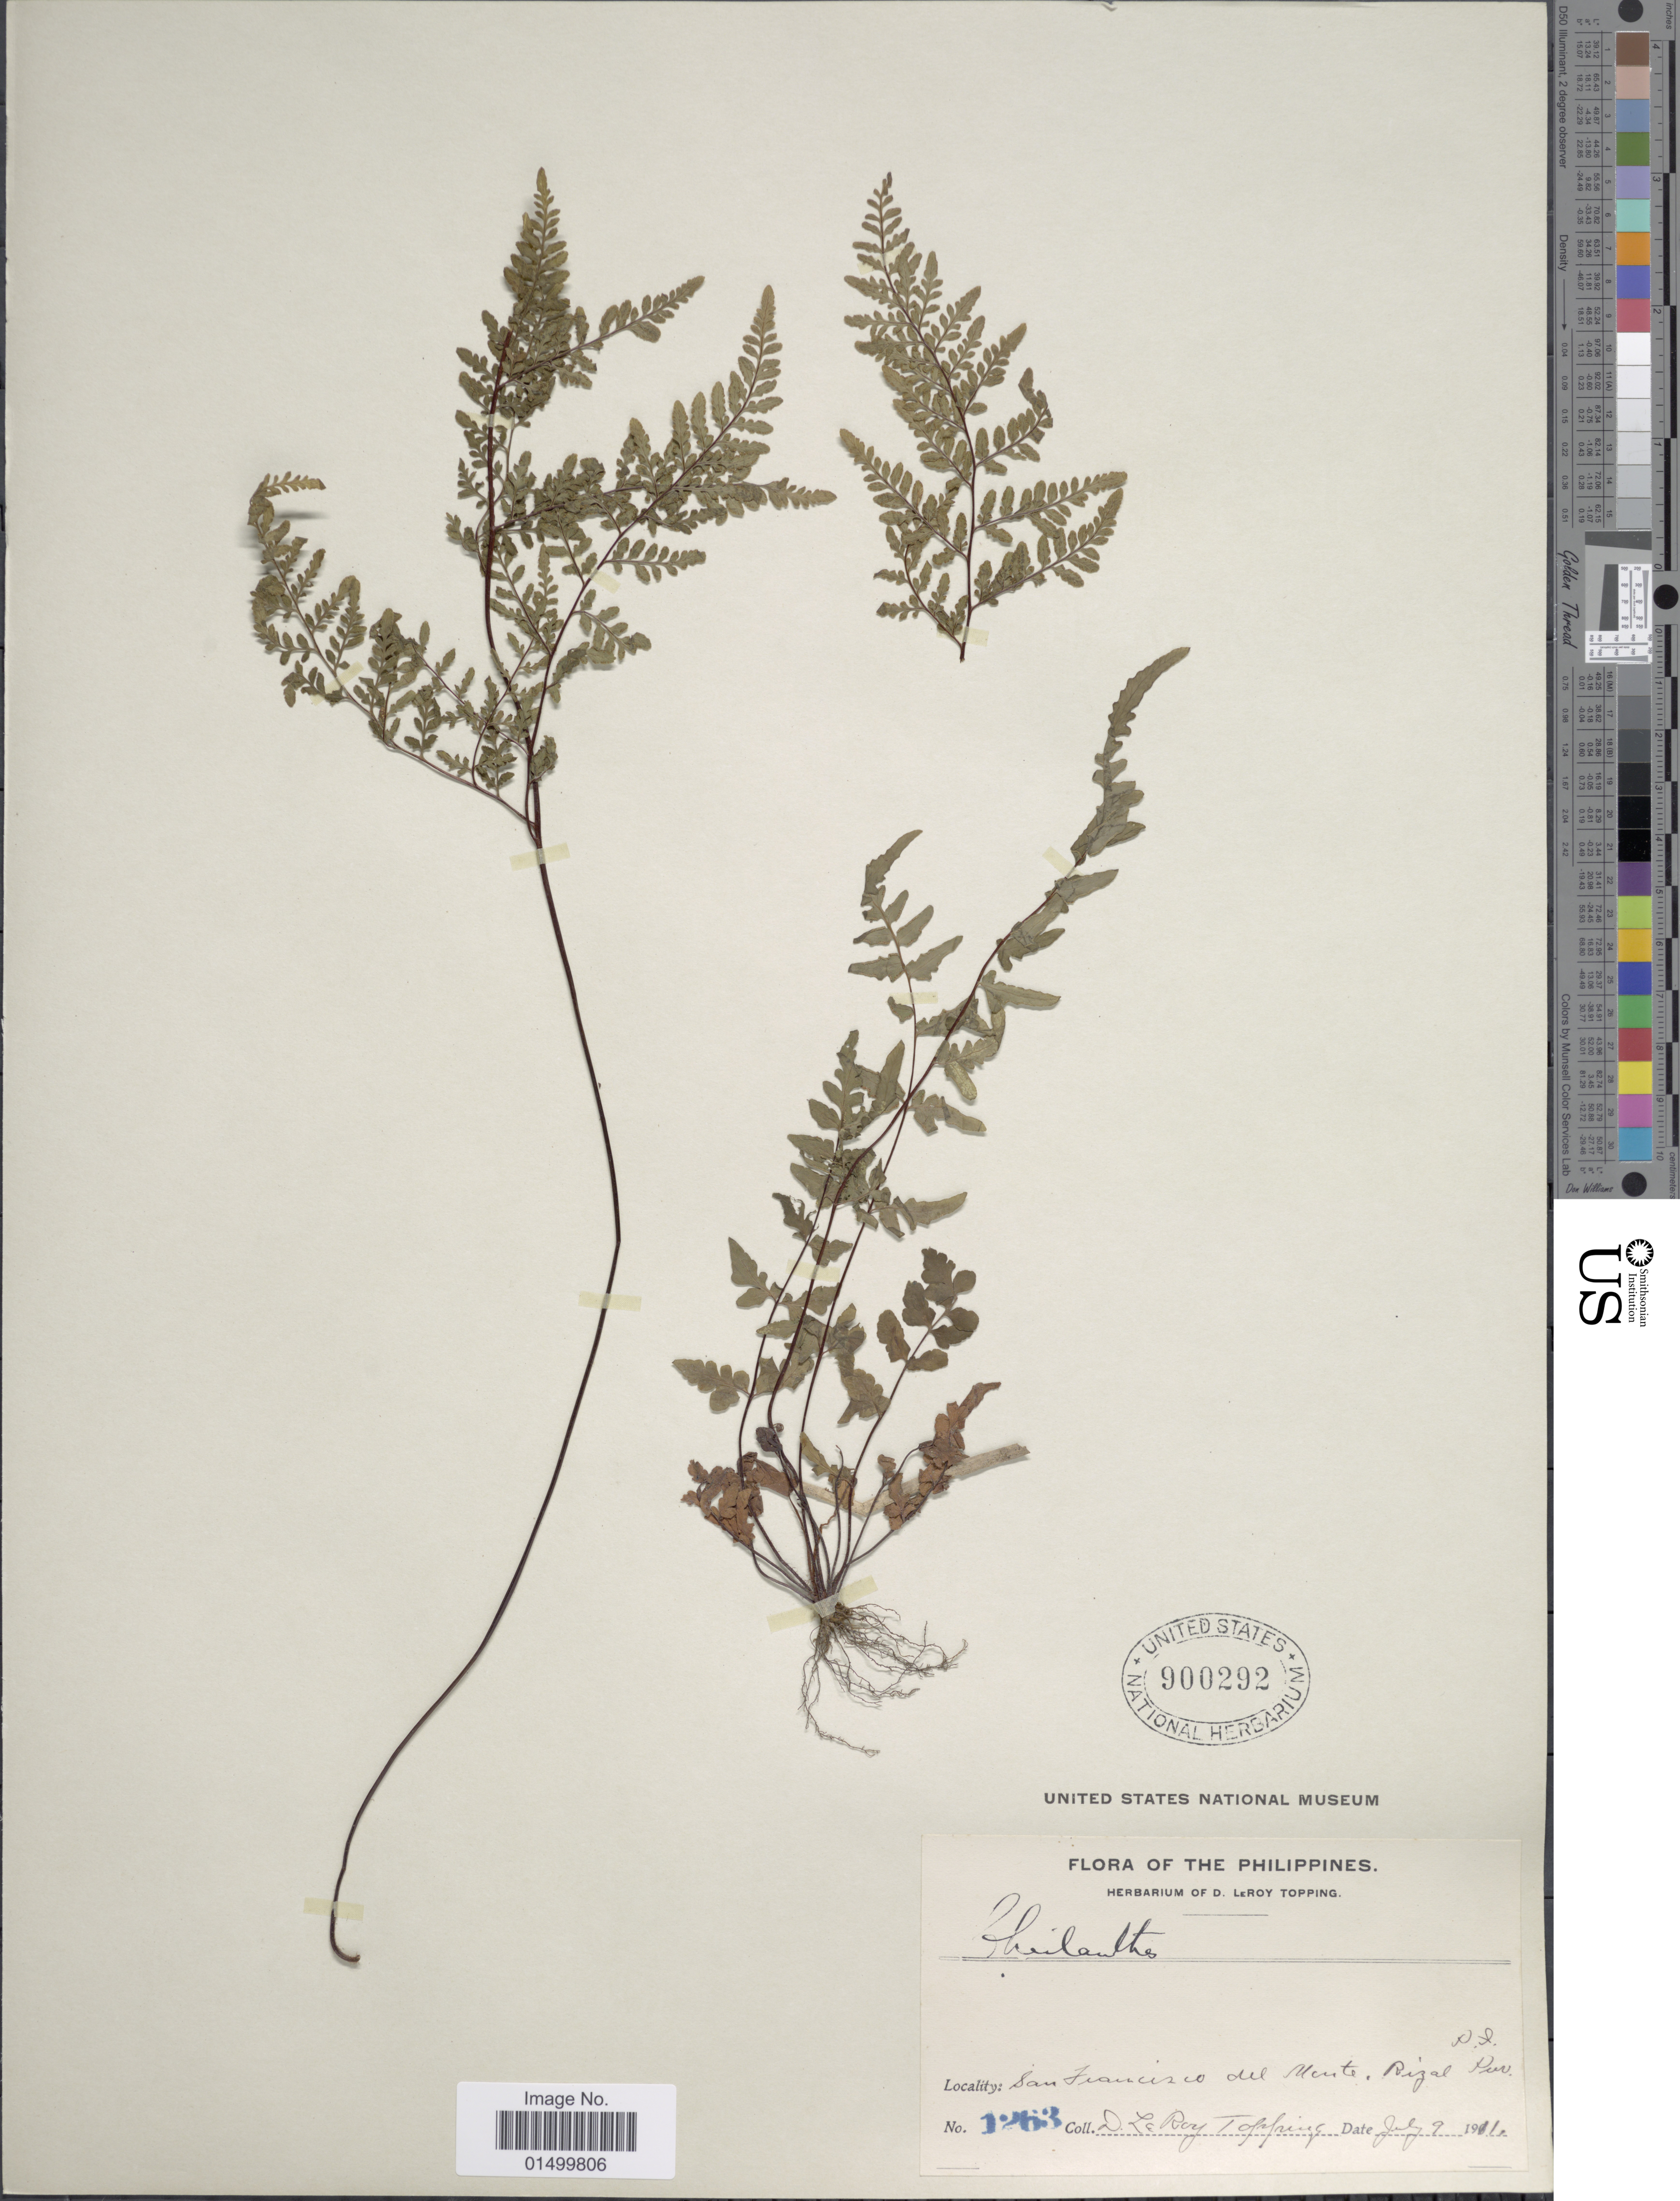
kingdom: Plantae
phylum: Tracheophyta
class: Polypodiopsida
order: Polypodiales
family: Pteridaceae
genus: Cheilanthes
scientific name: Cheilanthes tenuifolia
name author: (Burm. f.) Sw.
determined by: Sosa, K.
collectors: D. L. Topping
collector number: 1263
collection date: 1911-07-09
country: Philippines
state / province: Calabarzon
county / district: Rizal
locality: San Francisco del Monte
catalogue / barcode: US 900292